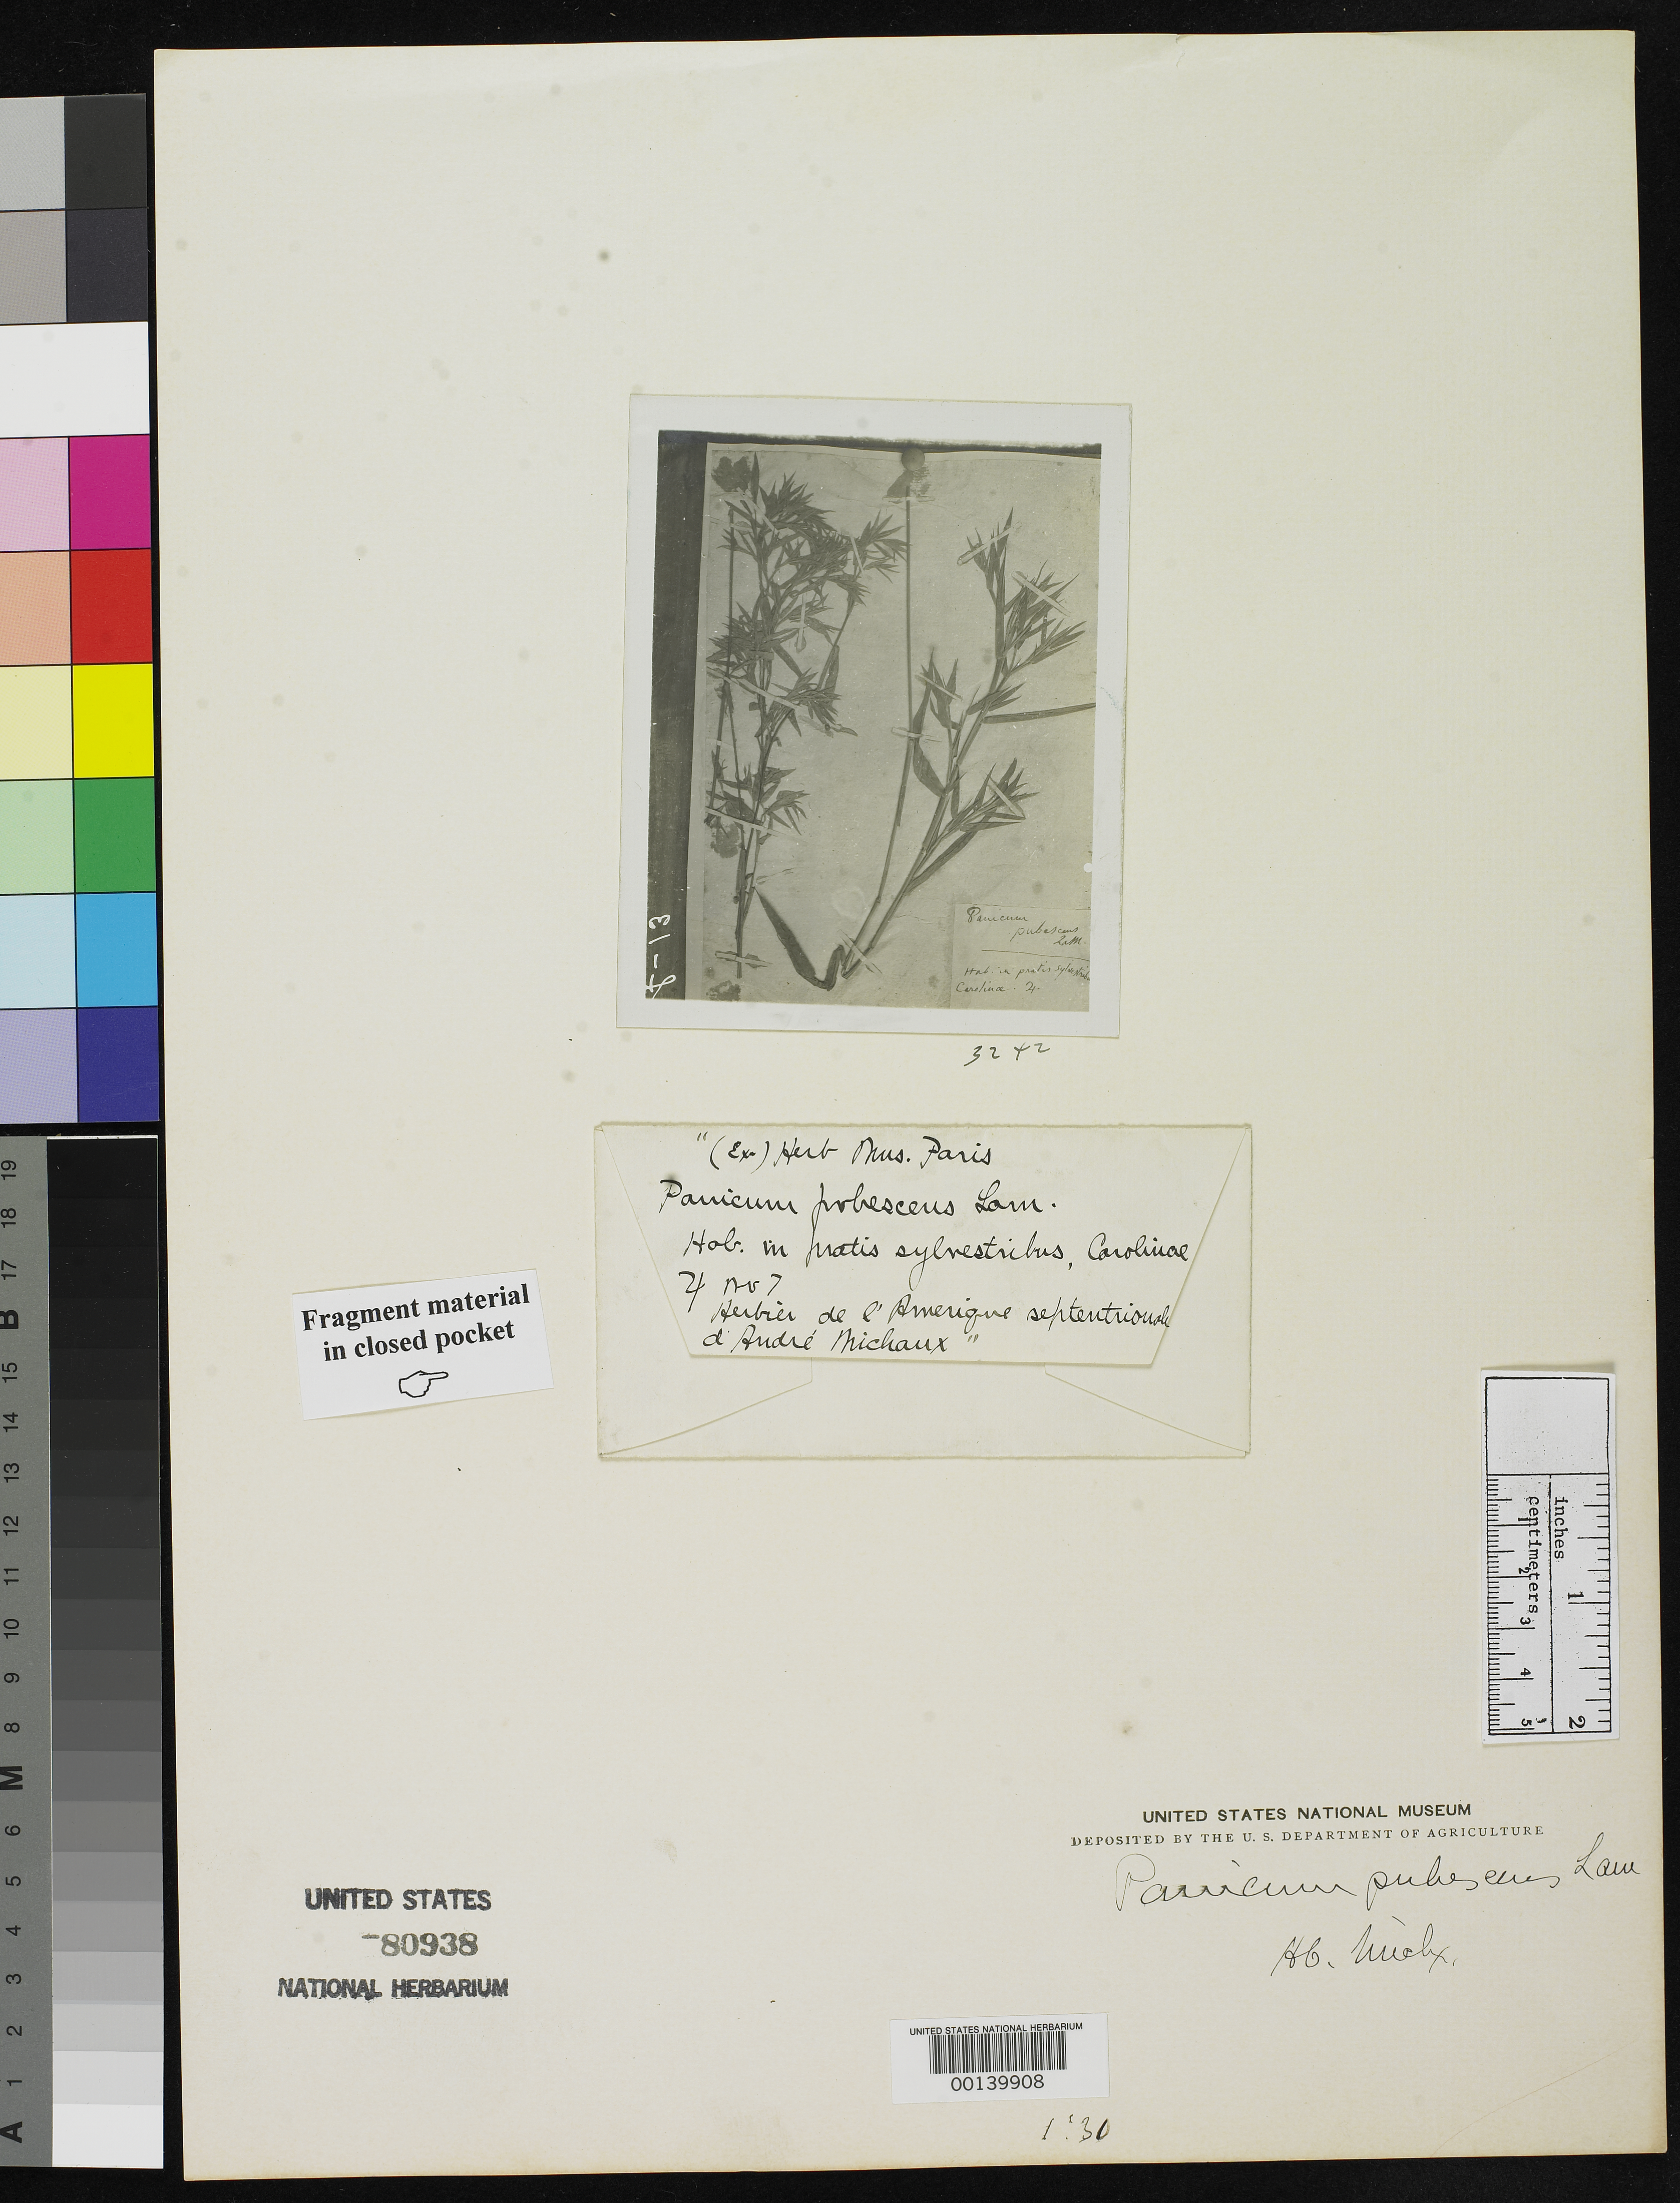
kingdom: Plantae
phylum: Tracheophyta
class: Liliopsida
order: Poales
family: Poaceae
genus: Panicum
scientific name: Panicum pubescens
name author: Lam.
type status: Syntype Fragment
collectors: A. Michaux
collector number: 7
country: United States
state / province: North Carolina / South Carolina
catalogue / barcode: US 80938